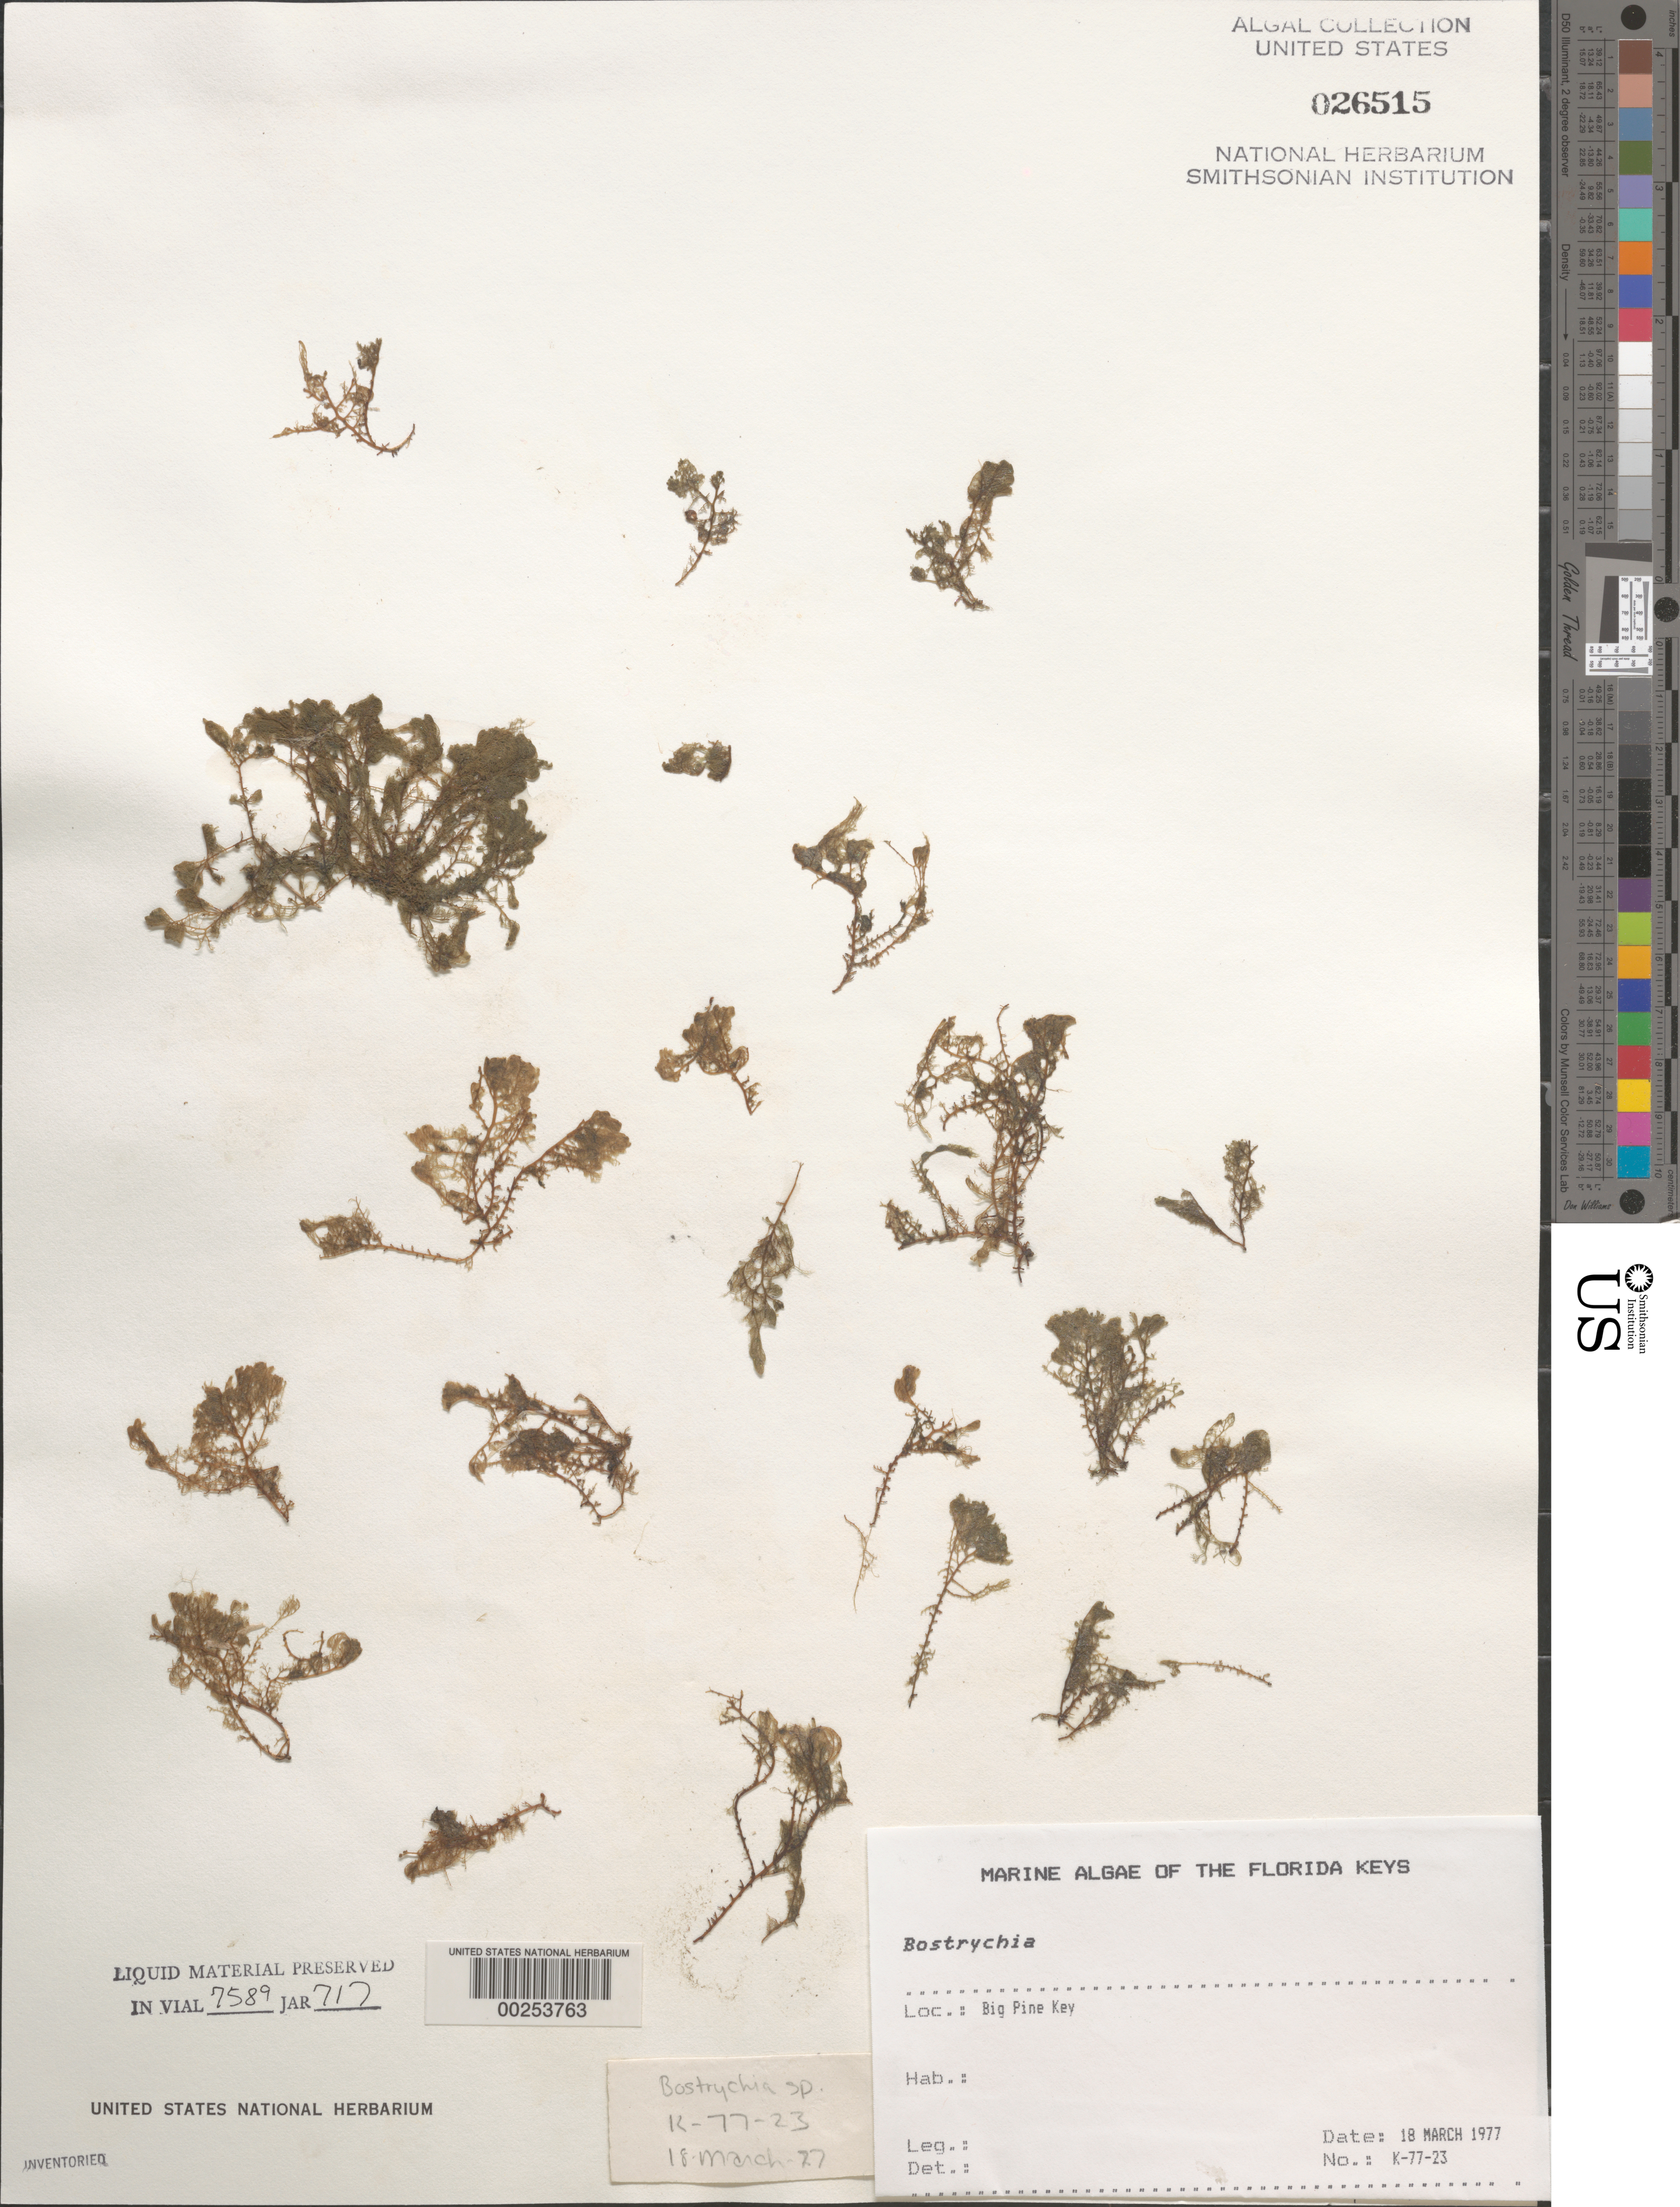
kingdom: Plantae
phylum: Rhodophyta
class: Florideophyceae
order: Ceramiales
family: Rhodomelaceae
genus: Bostrychia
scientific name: Bostrychia sp.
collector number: K-77-23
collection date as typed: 18 Mar 1977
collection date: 1977-03-18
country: United States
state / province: Florida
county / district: Monroe County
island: Big Pine Key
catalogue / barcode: US 26515